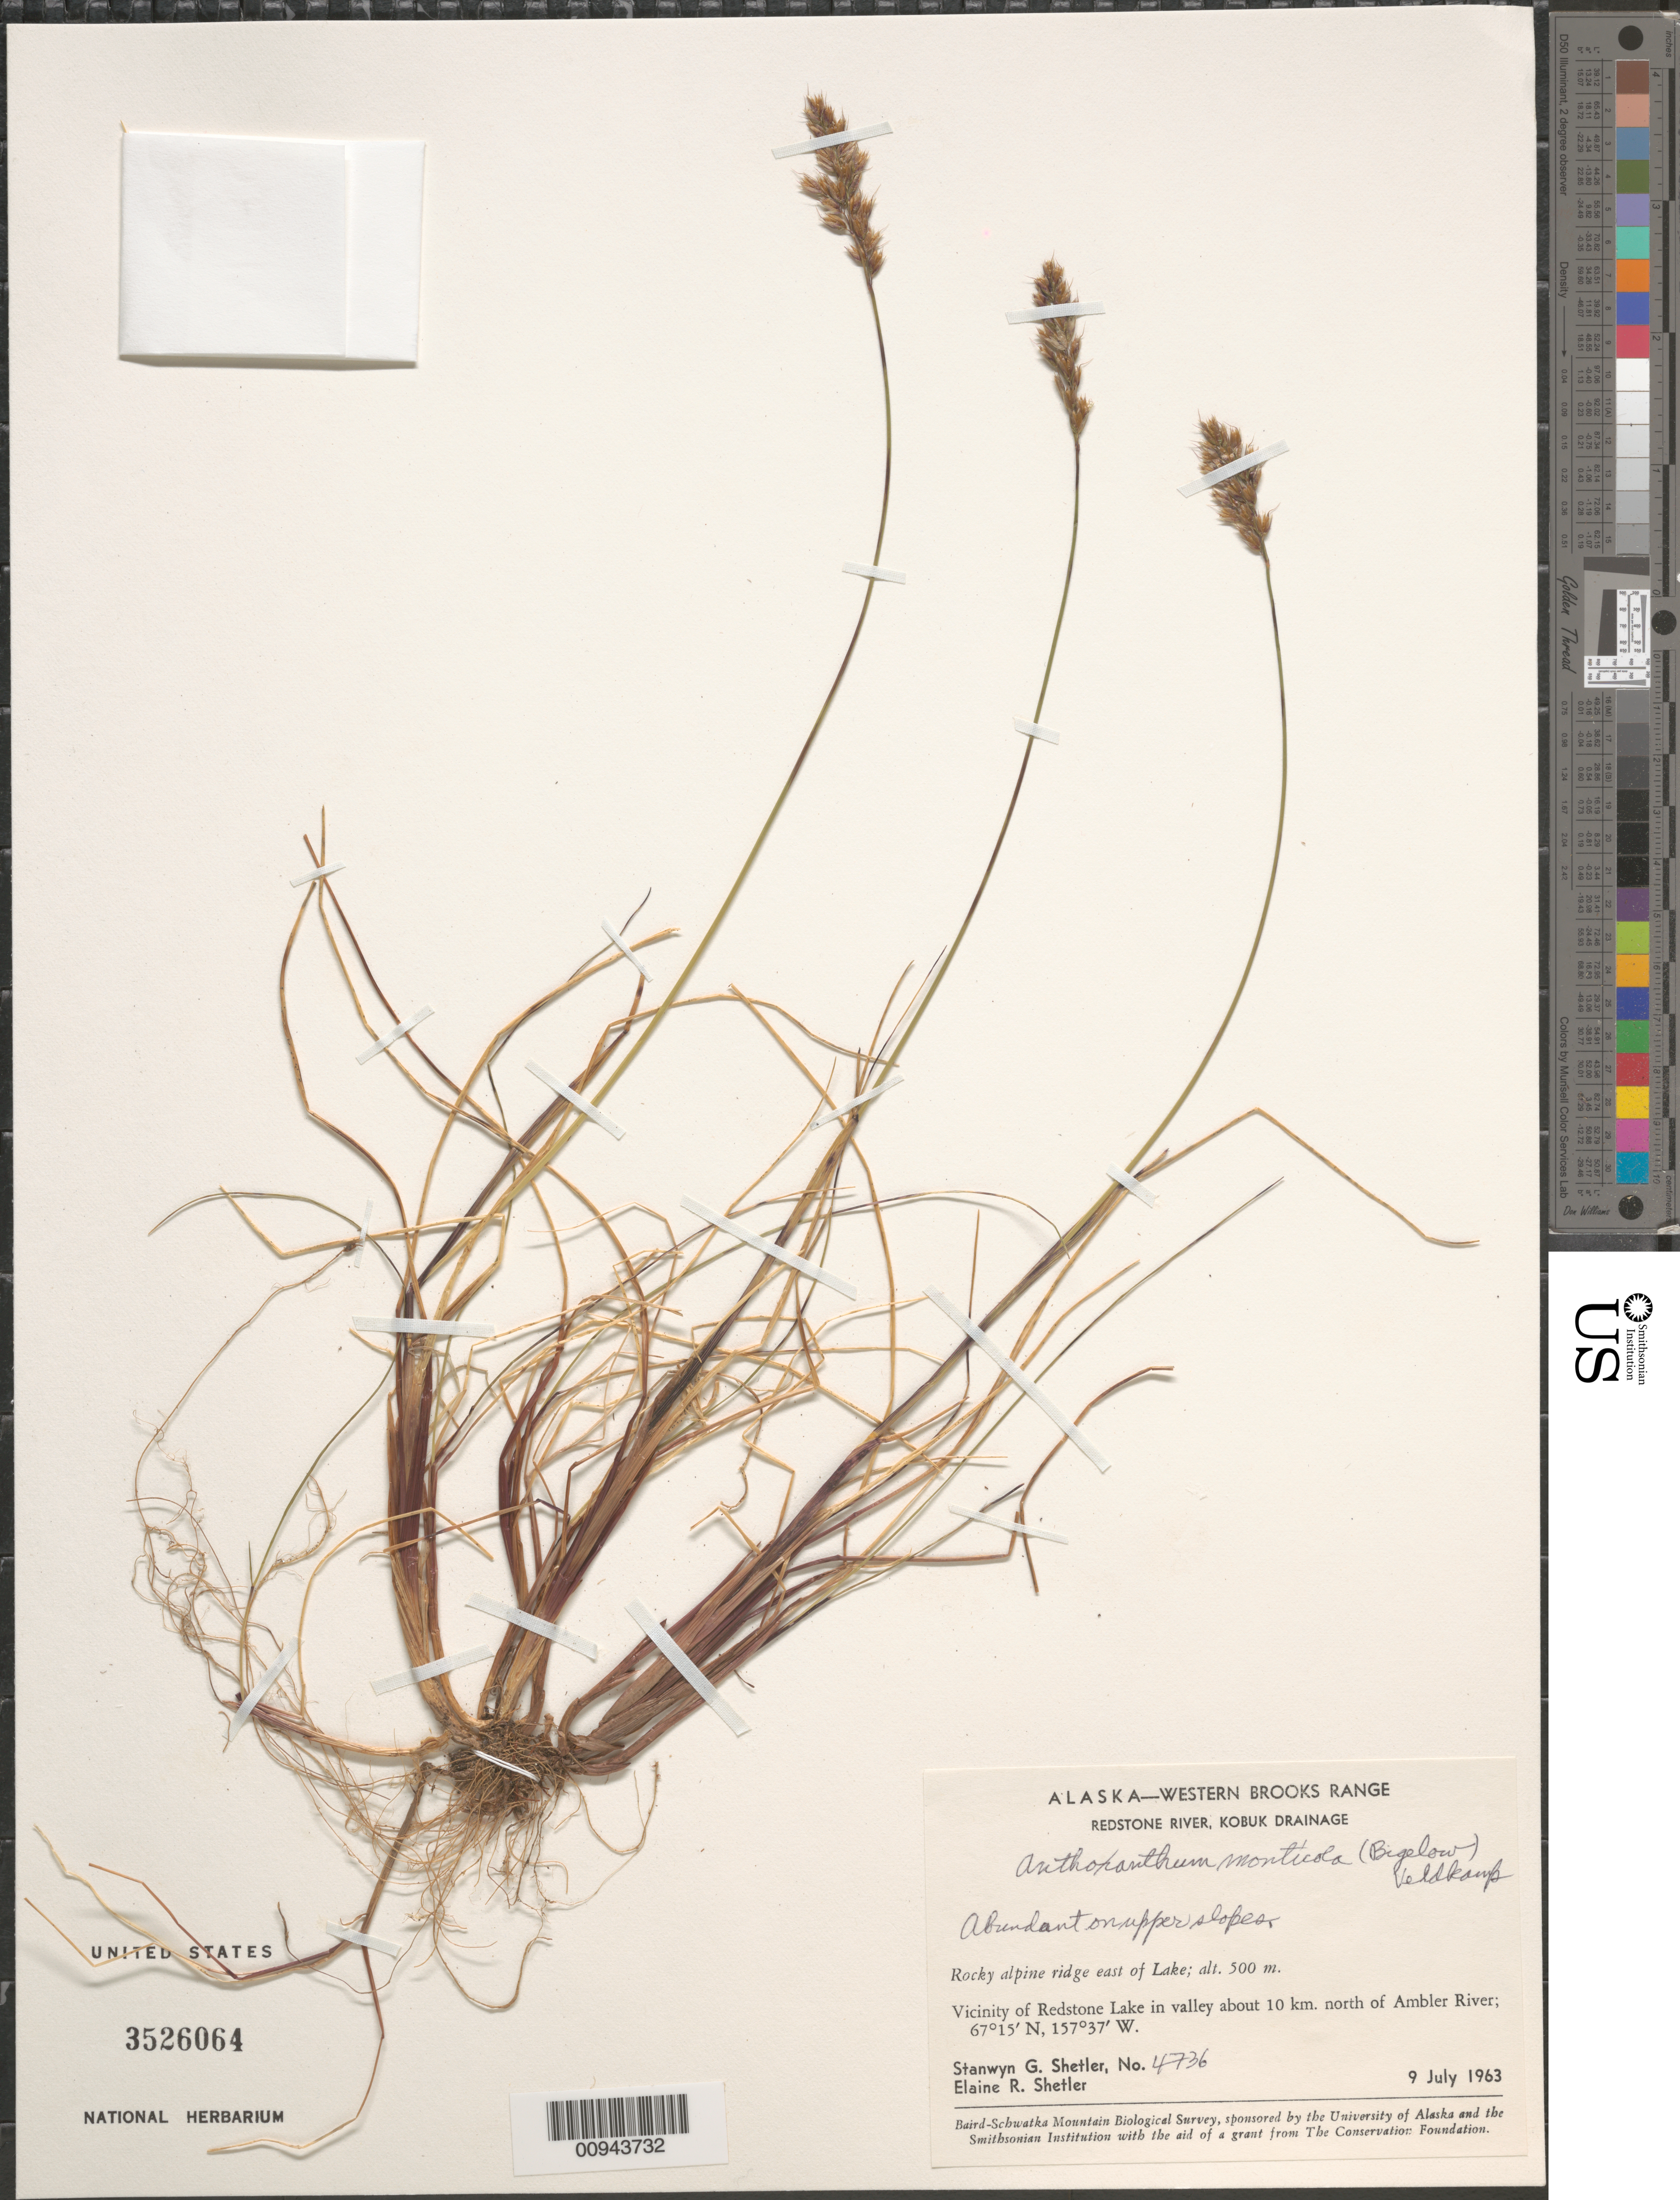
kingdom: Plantae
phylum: Tracheophyta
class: Liliopsida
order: Poales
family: Poaceae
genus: Anthoxanthum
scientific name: Anthoxanthum monticola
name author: (Bigelow) Veldkamp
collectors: S. Shetler & E. R. Shetler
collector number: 4736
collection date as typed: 09 Jul 1963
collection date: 1963-07-09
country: United States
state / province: Alaska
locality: Vicinity of Redstone Lake in valley about 10 km. north of Ambler River. Western Brooks Range, Redstone River, Kobuk Drainage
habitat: Rocky alpine ridge east of Lake.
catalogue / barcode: US 3526064